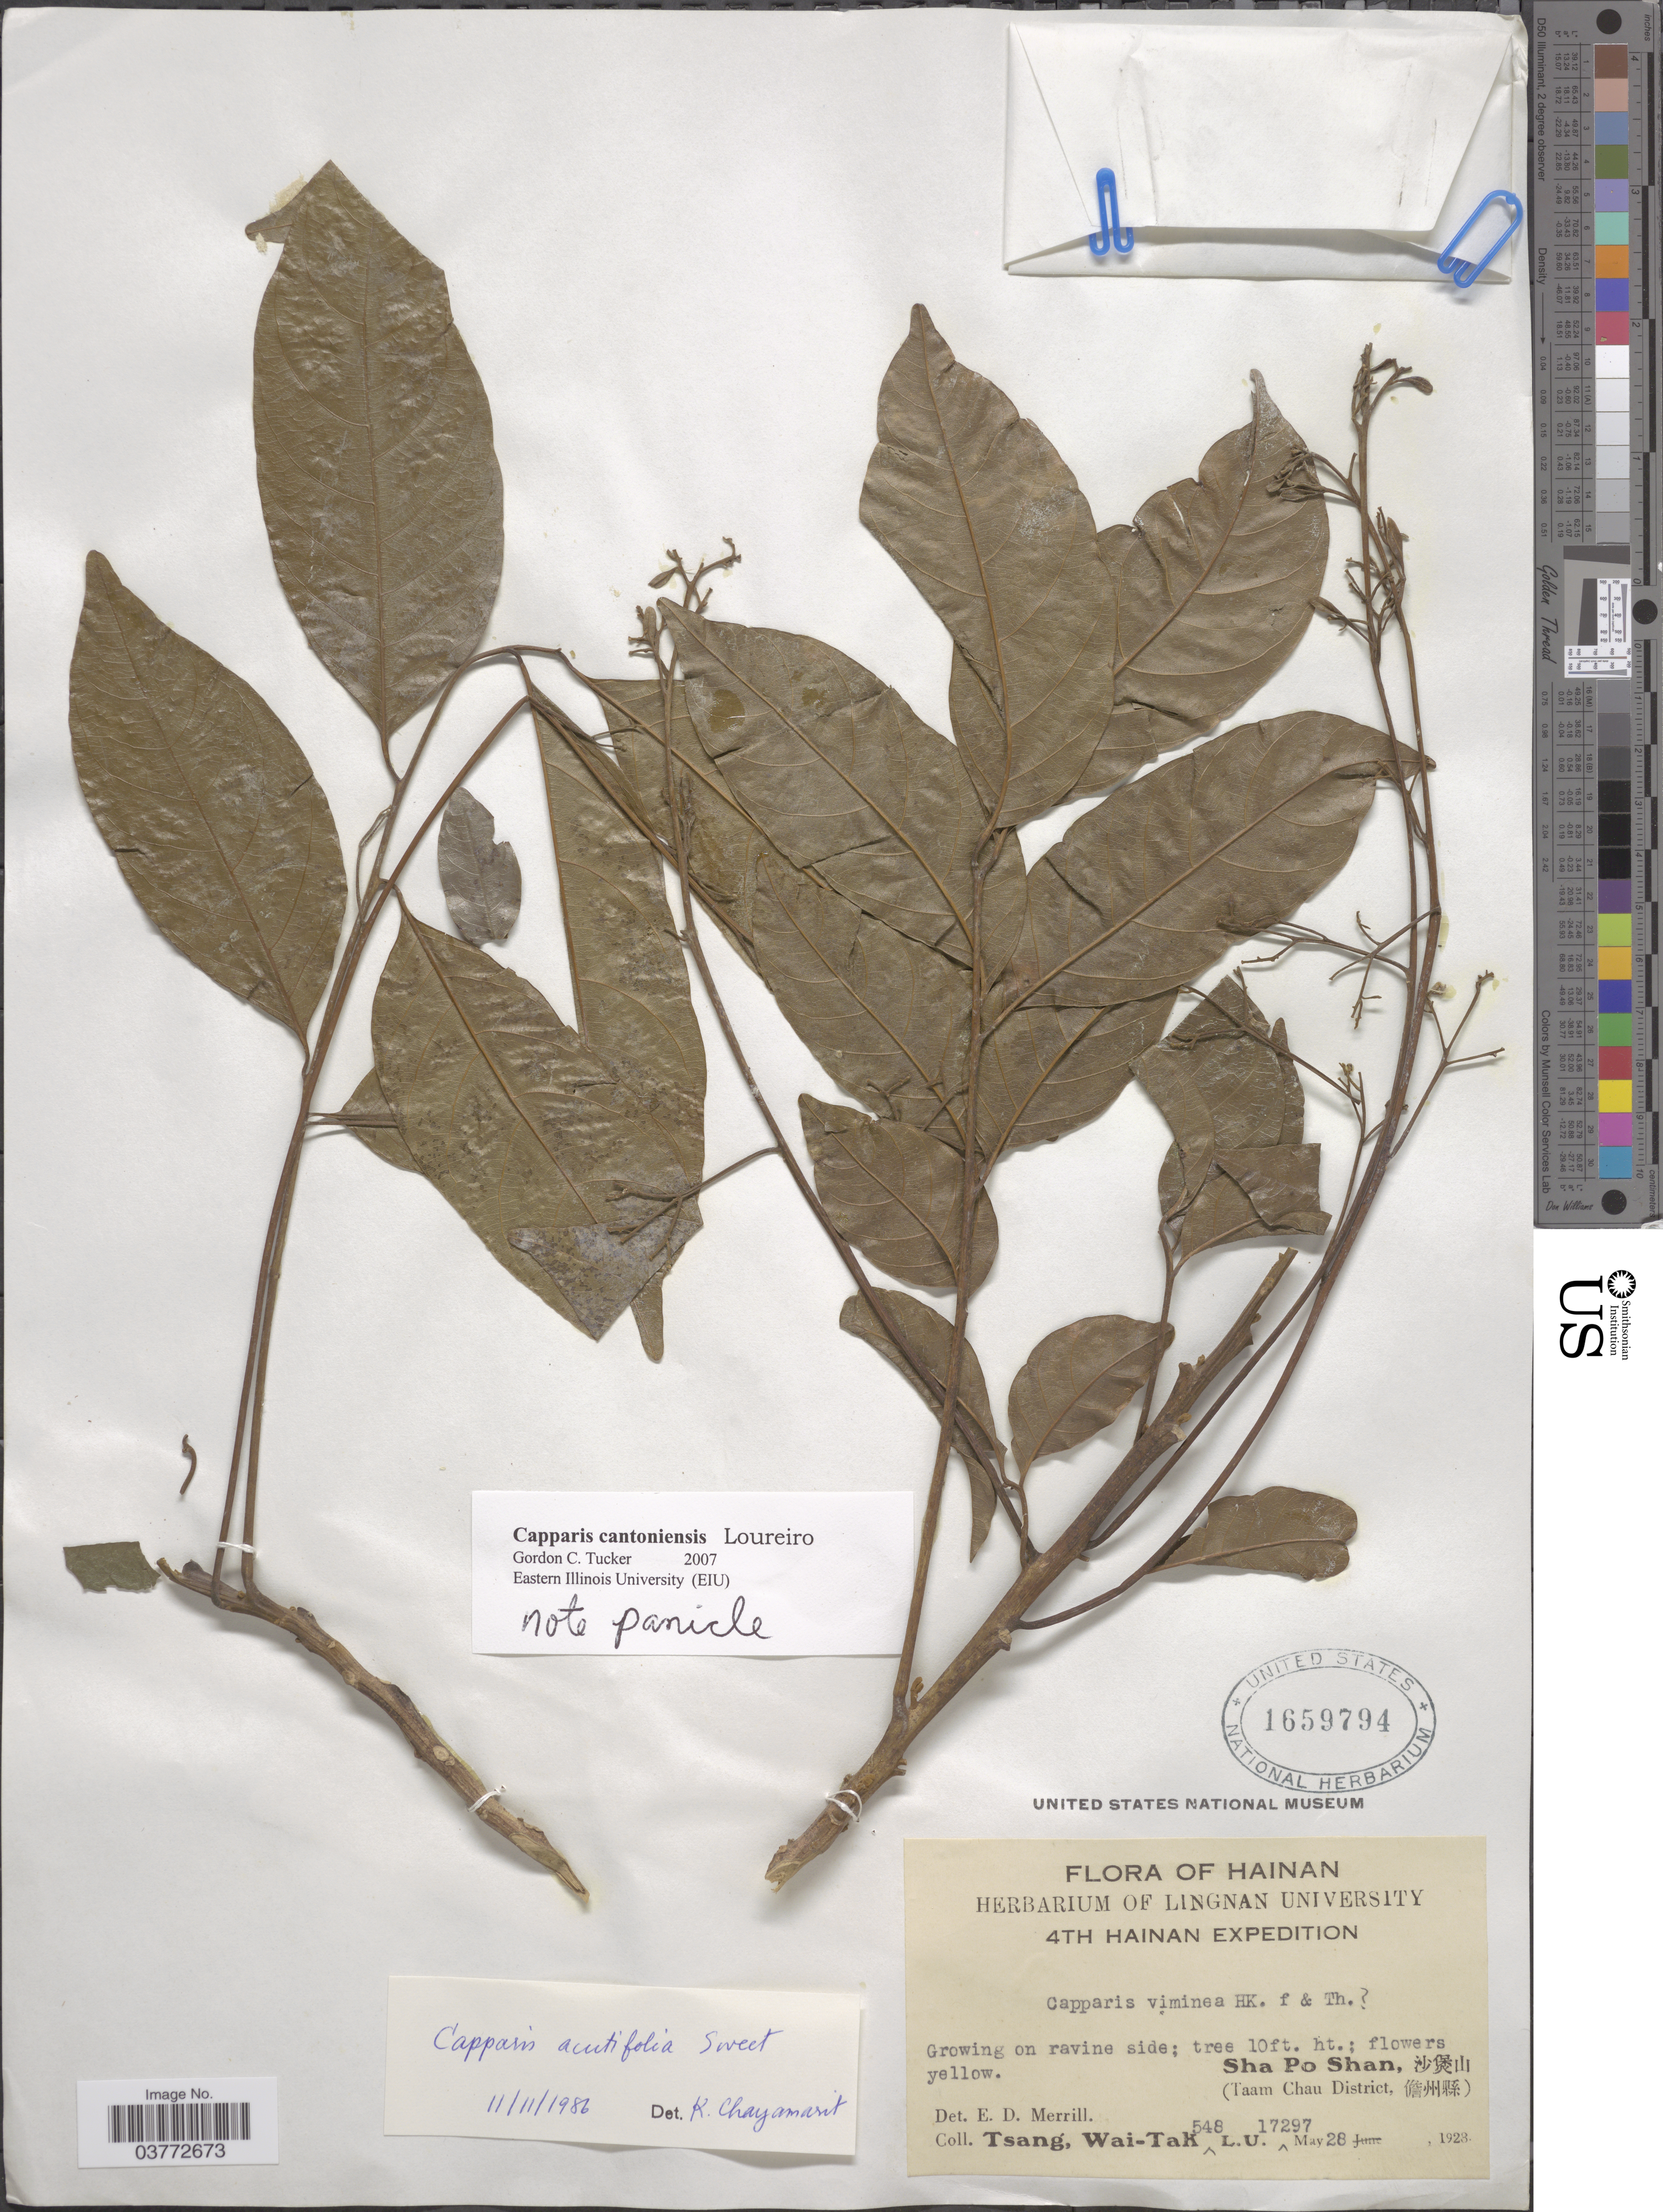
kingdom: Plantae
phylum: Tracheophyta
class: Magnoliopsida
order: Brassicales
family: Capparaceae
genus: Capparis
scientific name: Capparis cantoniensis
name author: Lour.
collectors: W. T. Tsang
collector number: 548L.U.17297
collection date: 1923-05-28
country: China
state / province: Hainan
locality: Sha Po Shan, X. (Taam Chau District, X).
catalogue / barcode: US 1659794